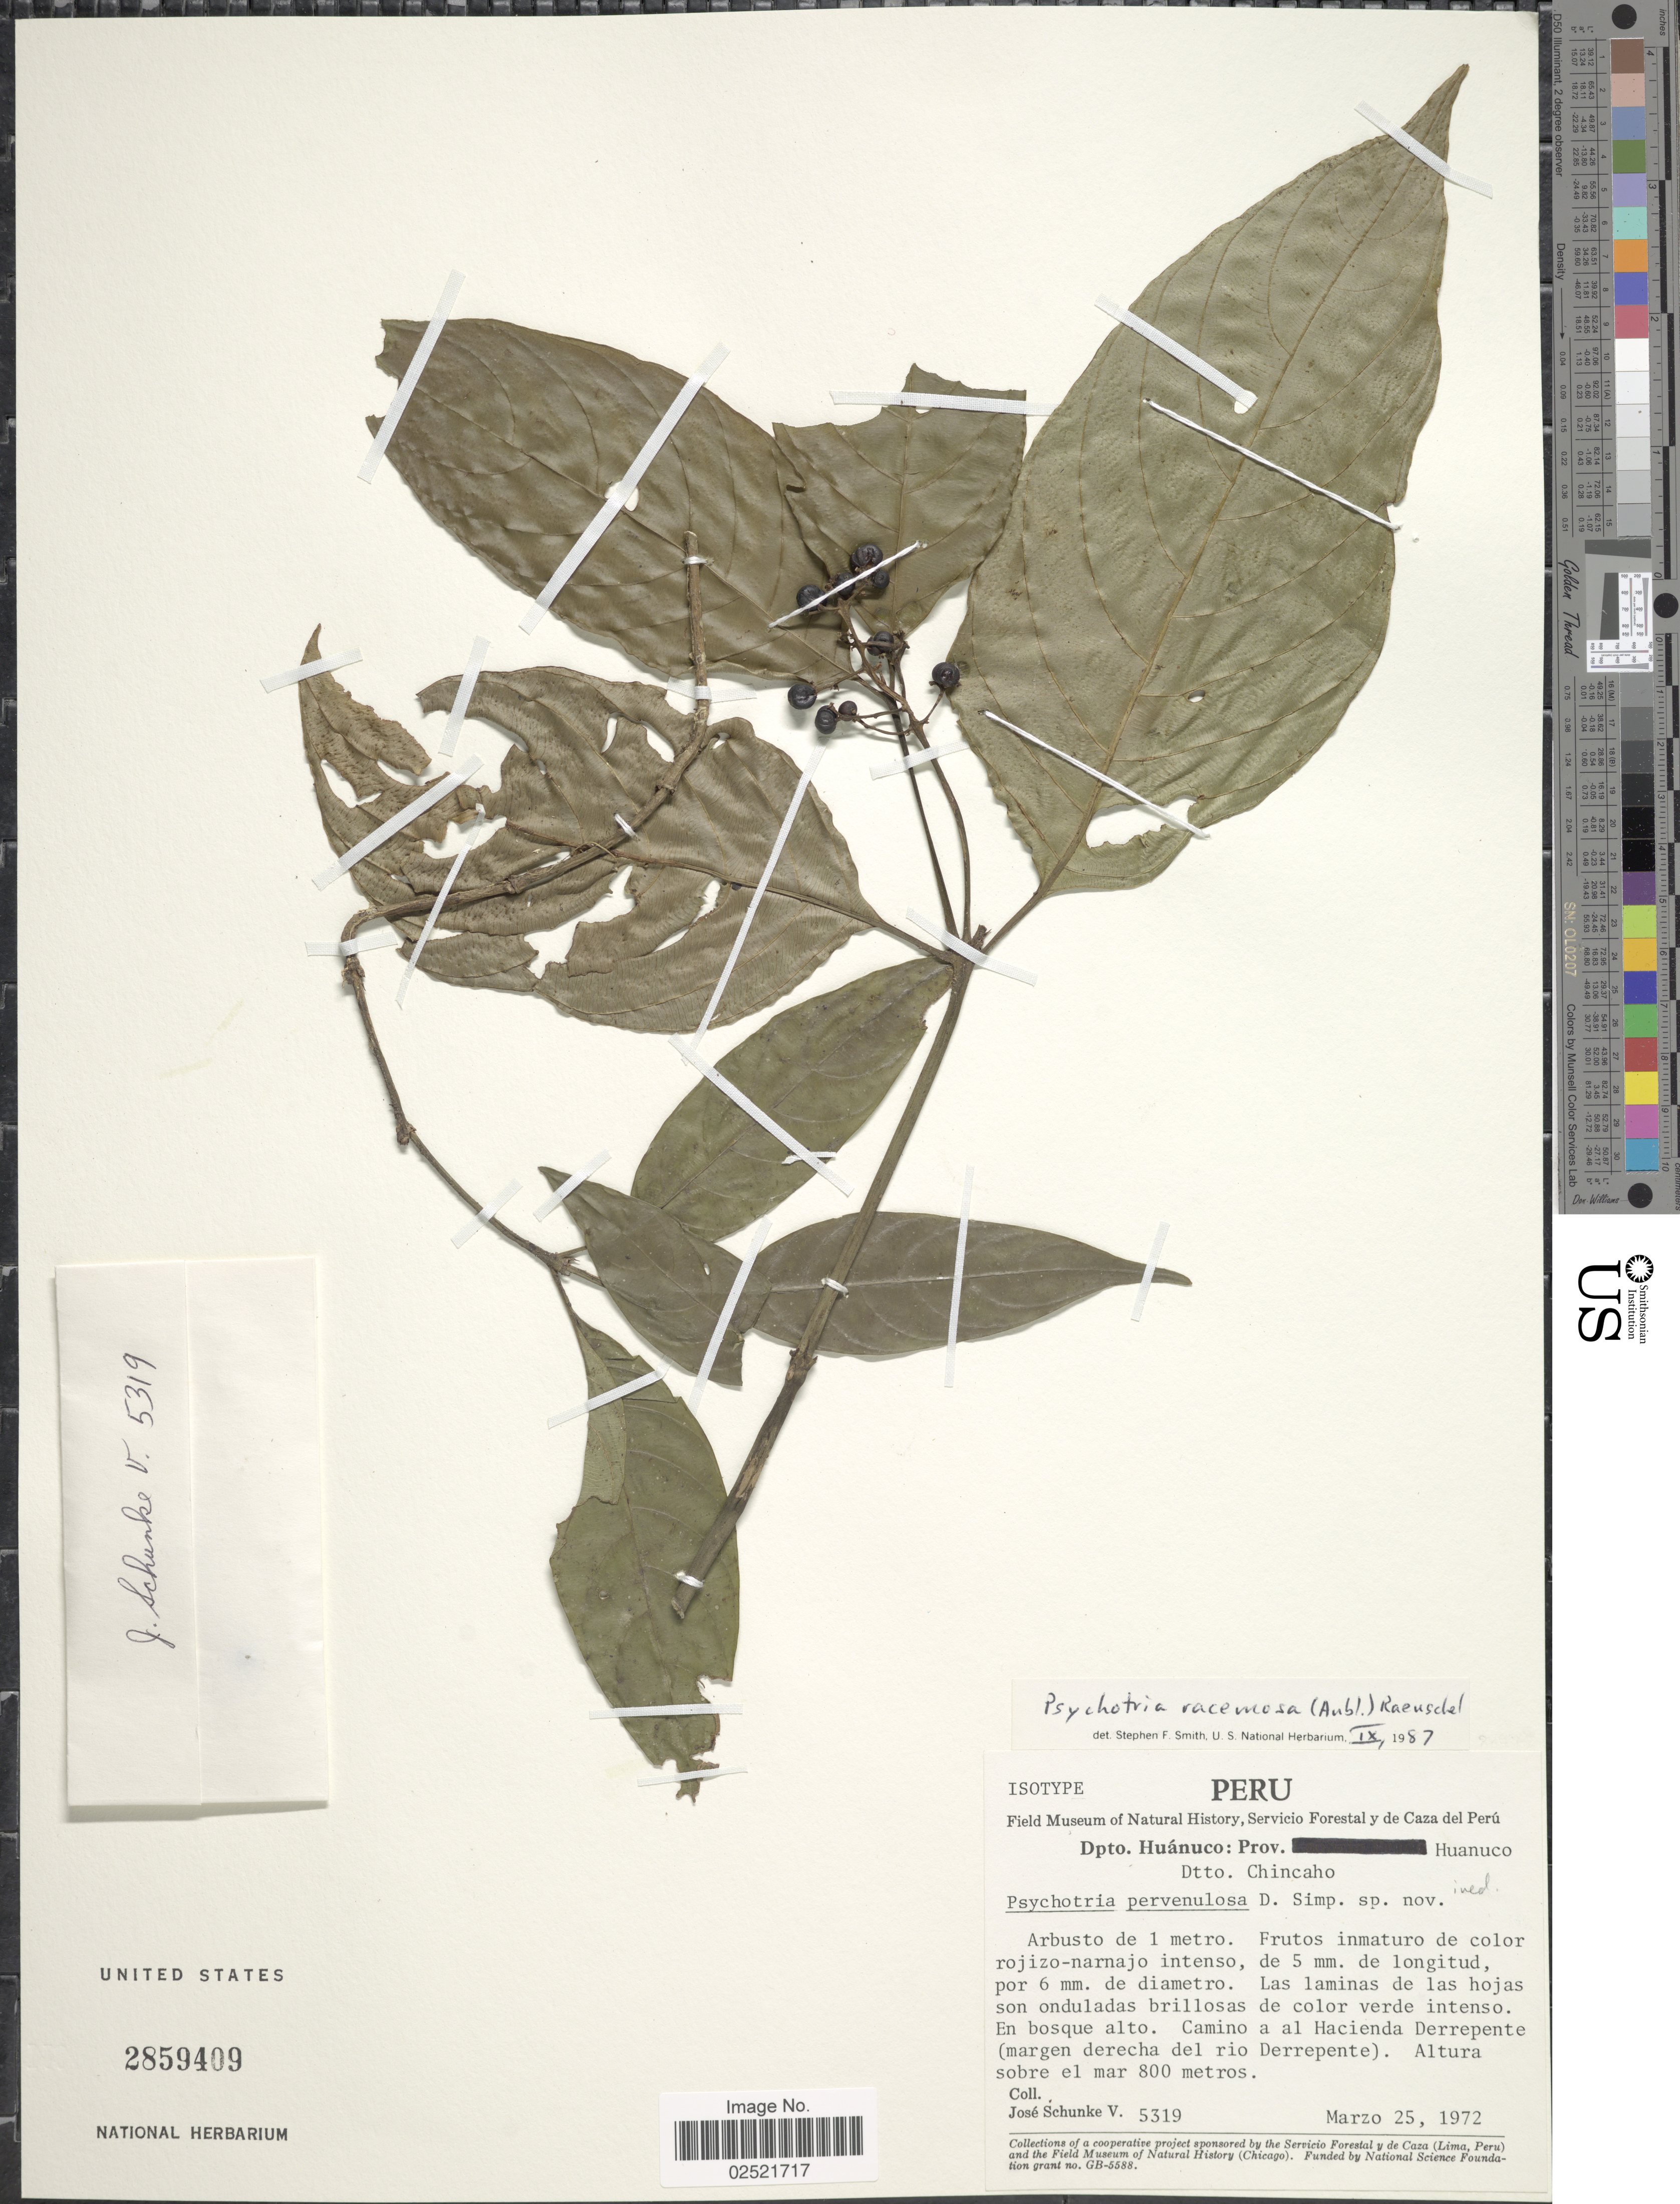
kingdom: Plantae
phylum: Tracheophyta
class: Magnoliopsida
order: Gentianales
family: Rubiaceae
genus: Psychotria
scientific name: Psychotria racemosa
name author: (Aubl.) Raeuschel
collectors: J. Schunke Vigo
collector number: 5319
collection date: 1972-03-25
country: Peru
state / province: Huánuco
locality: Prov. Huanuco, Dtto. Chincaho, Camino a la Hacienda Derrepente (margen derecha del Rio Derrepente)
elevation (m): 800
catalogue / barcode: US 2859409